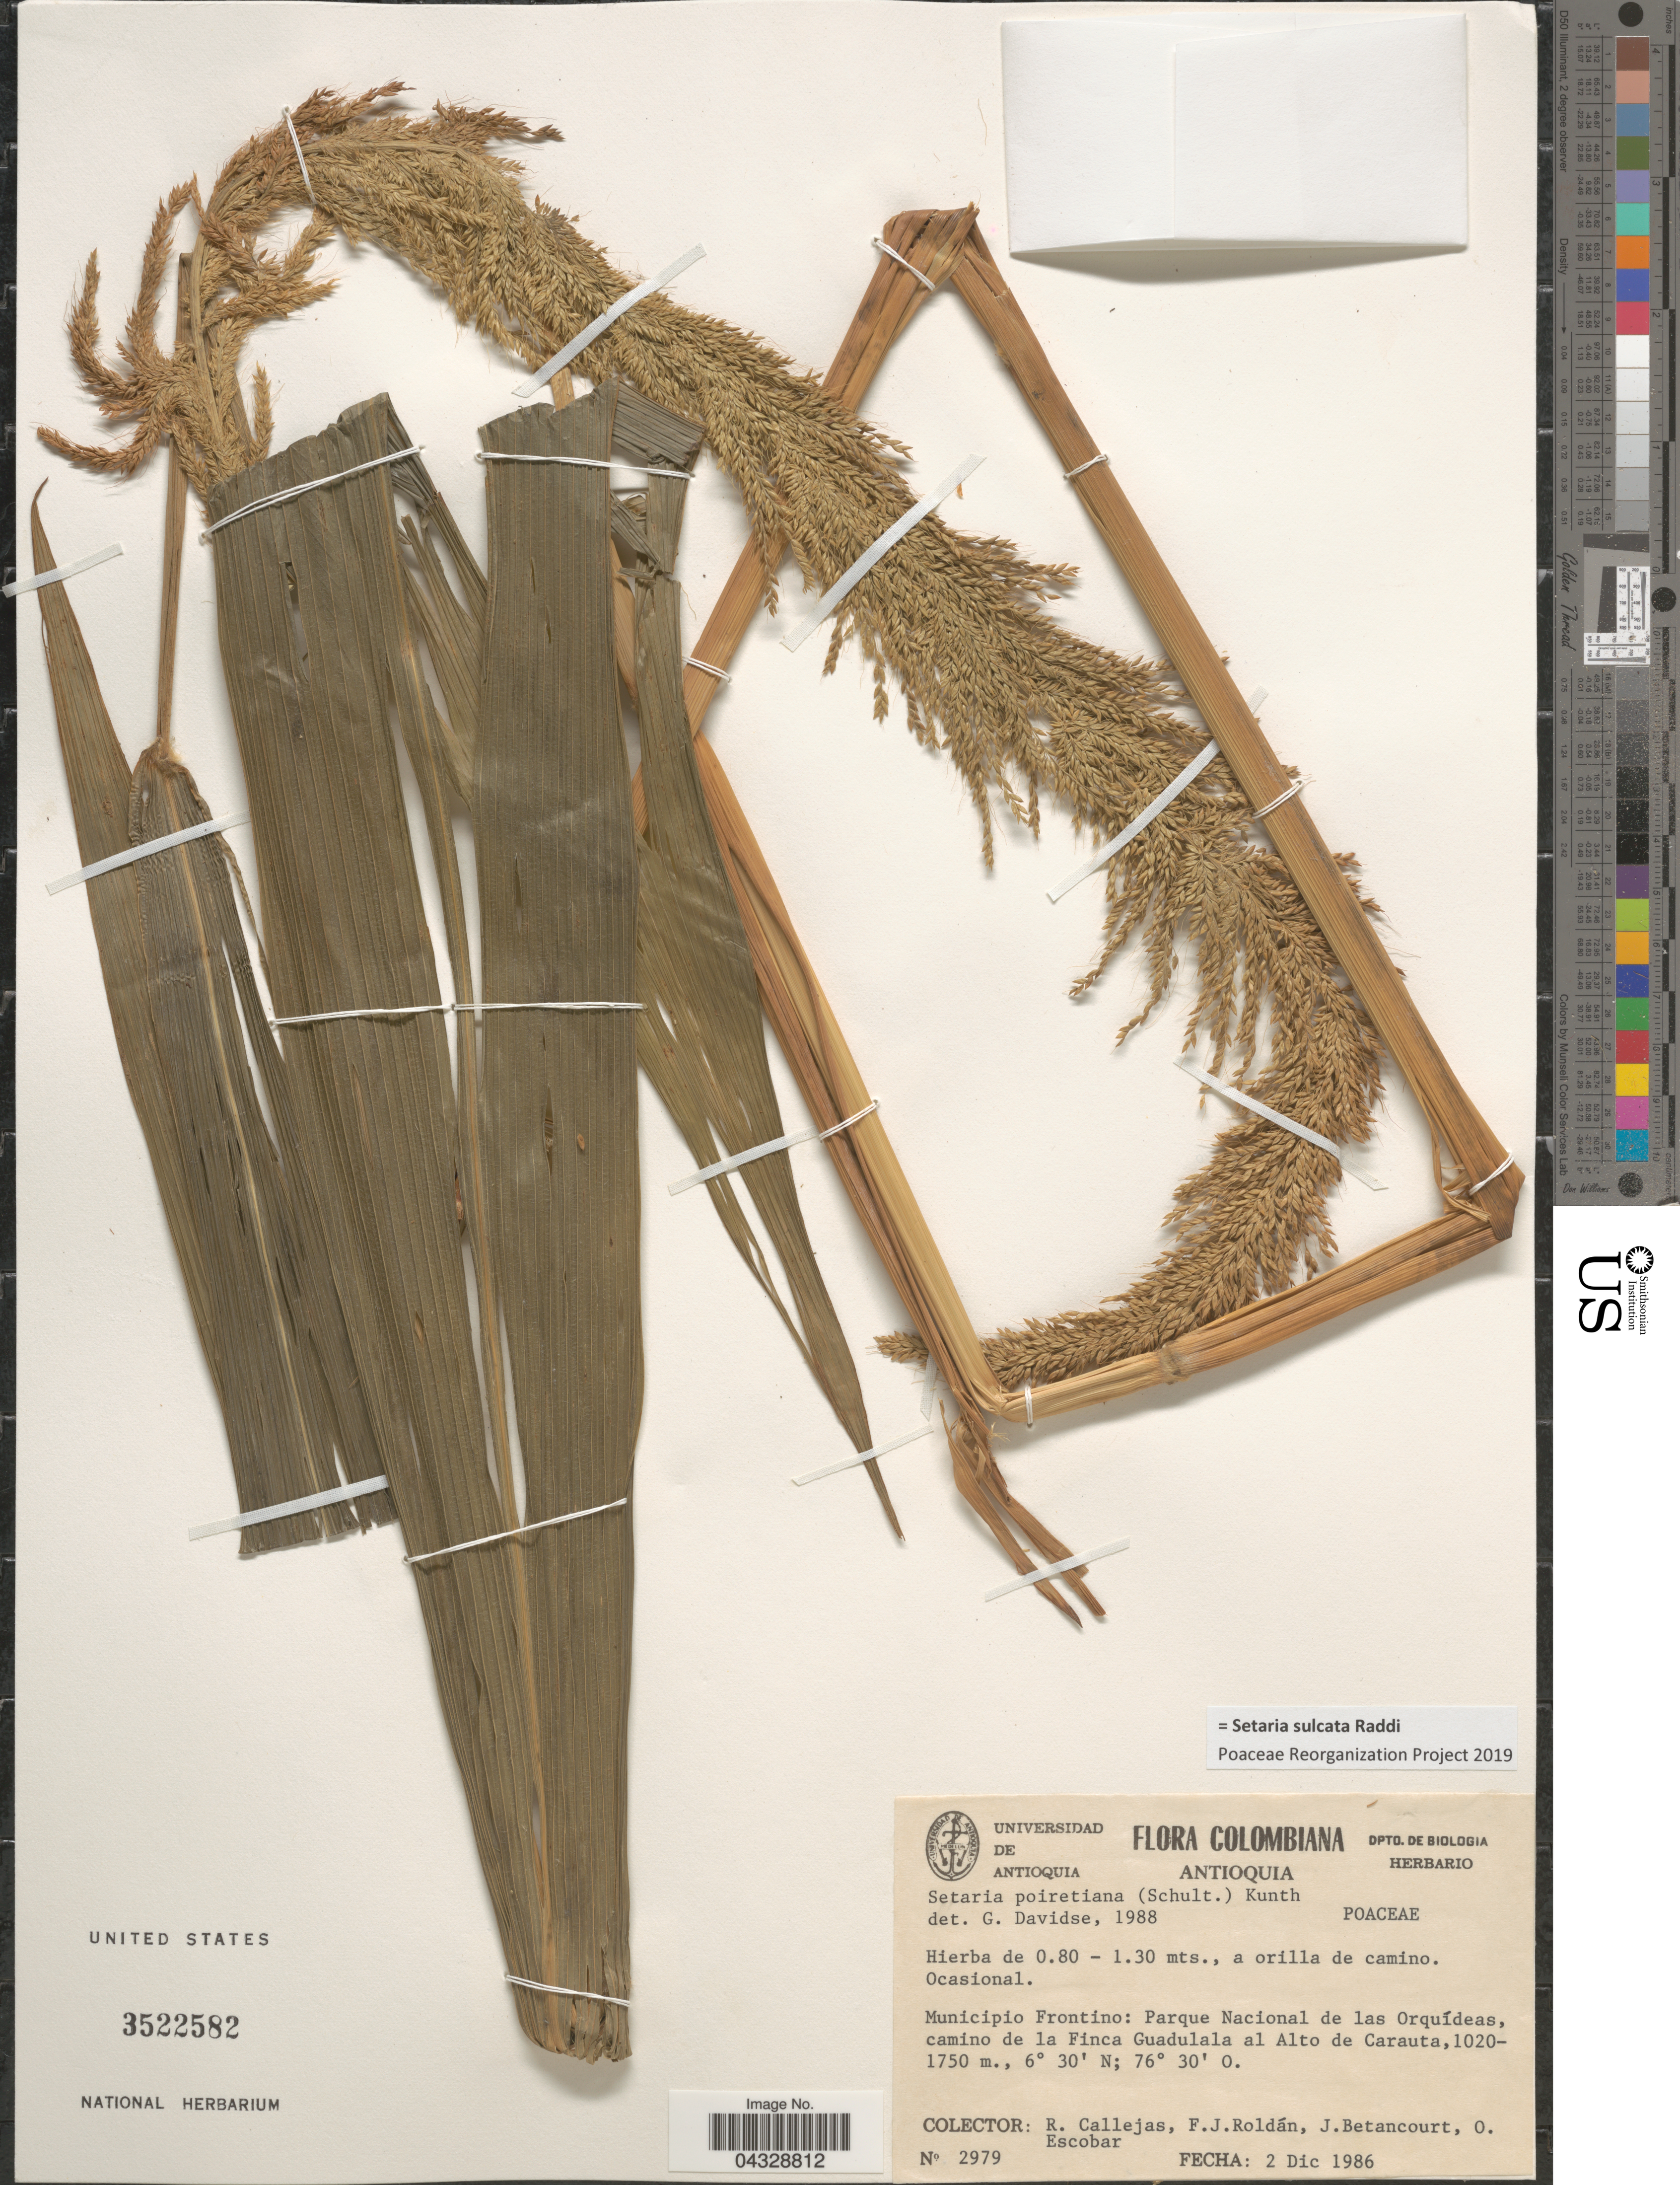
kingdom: Plantae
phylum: Tracheophyta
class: Liliopsida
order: Poales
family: Poaceae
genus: Setaria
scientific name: Setaria sulcata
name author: Raddi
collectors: R. Callejas, F. J. Roldán, J. Betancourt & O. Escobar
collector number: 2979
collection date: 1986-12-02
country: Colombia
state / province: Antioquia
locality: Municipio Frontino: Parque Nacional de las Orquídeas, camino de la Finca Guadulala al Alto de Carauta.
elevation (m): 1750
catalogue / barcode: US 3522582